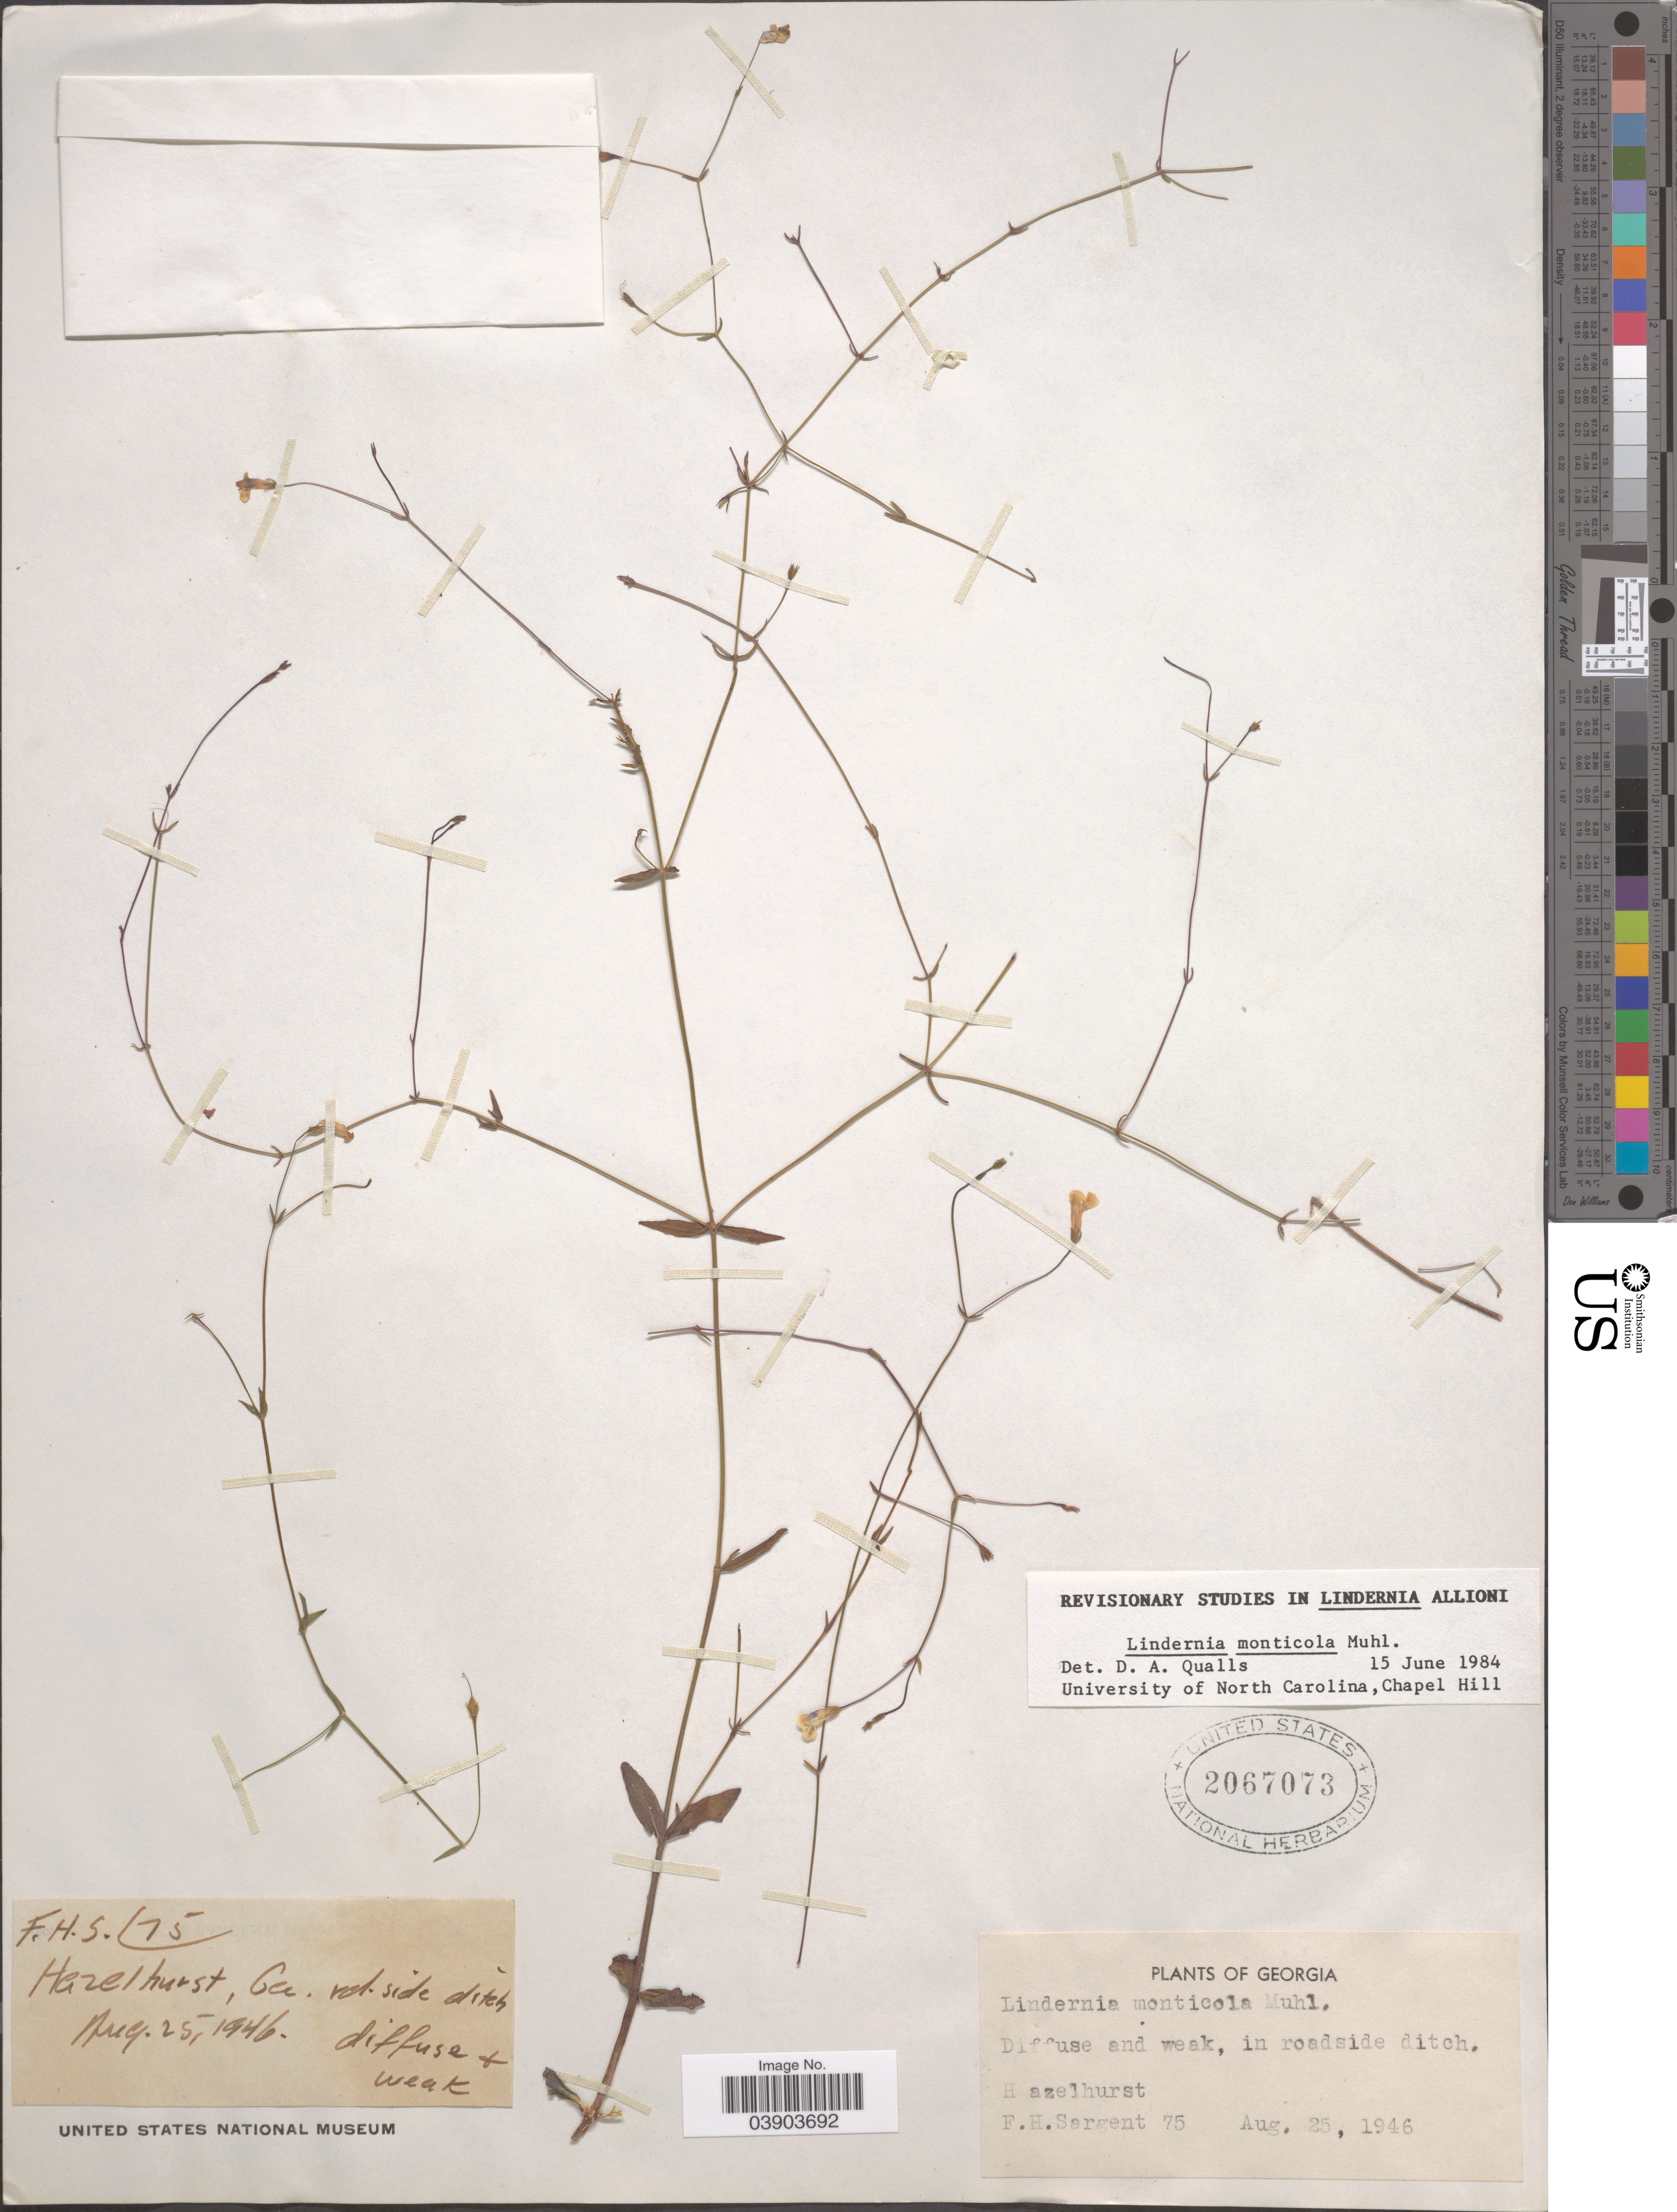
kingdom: Plantae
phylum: Tracheophyta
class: Magnoliopsida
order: Lamiales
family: Linderniaceae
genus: Lindernia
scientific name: Lindernia monticola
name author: Nutt.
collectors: F. H. Sargent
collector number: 75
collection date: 1946-08-25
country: United States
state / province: Georgia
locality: Hazelhurst.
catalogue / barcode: US 2067073